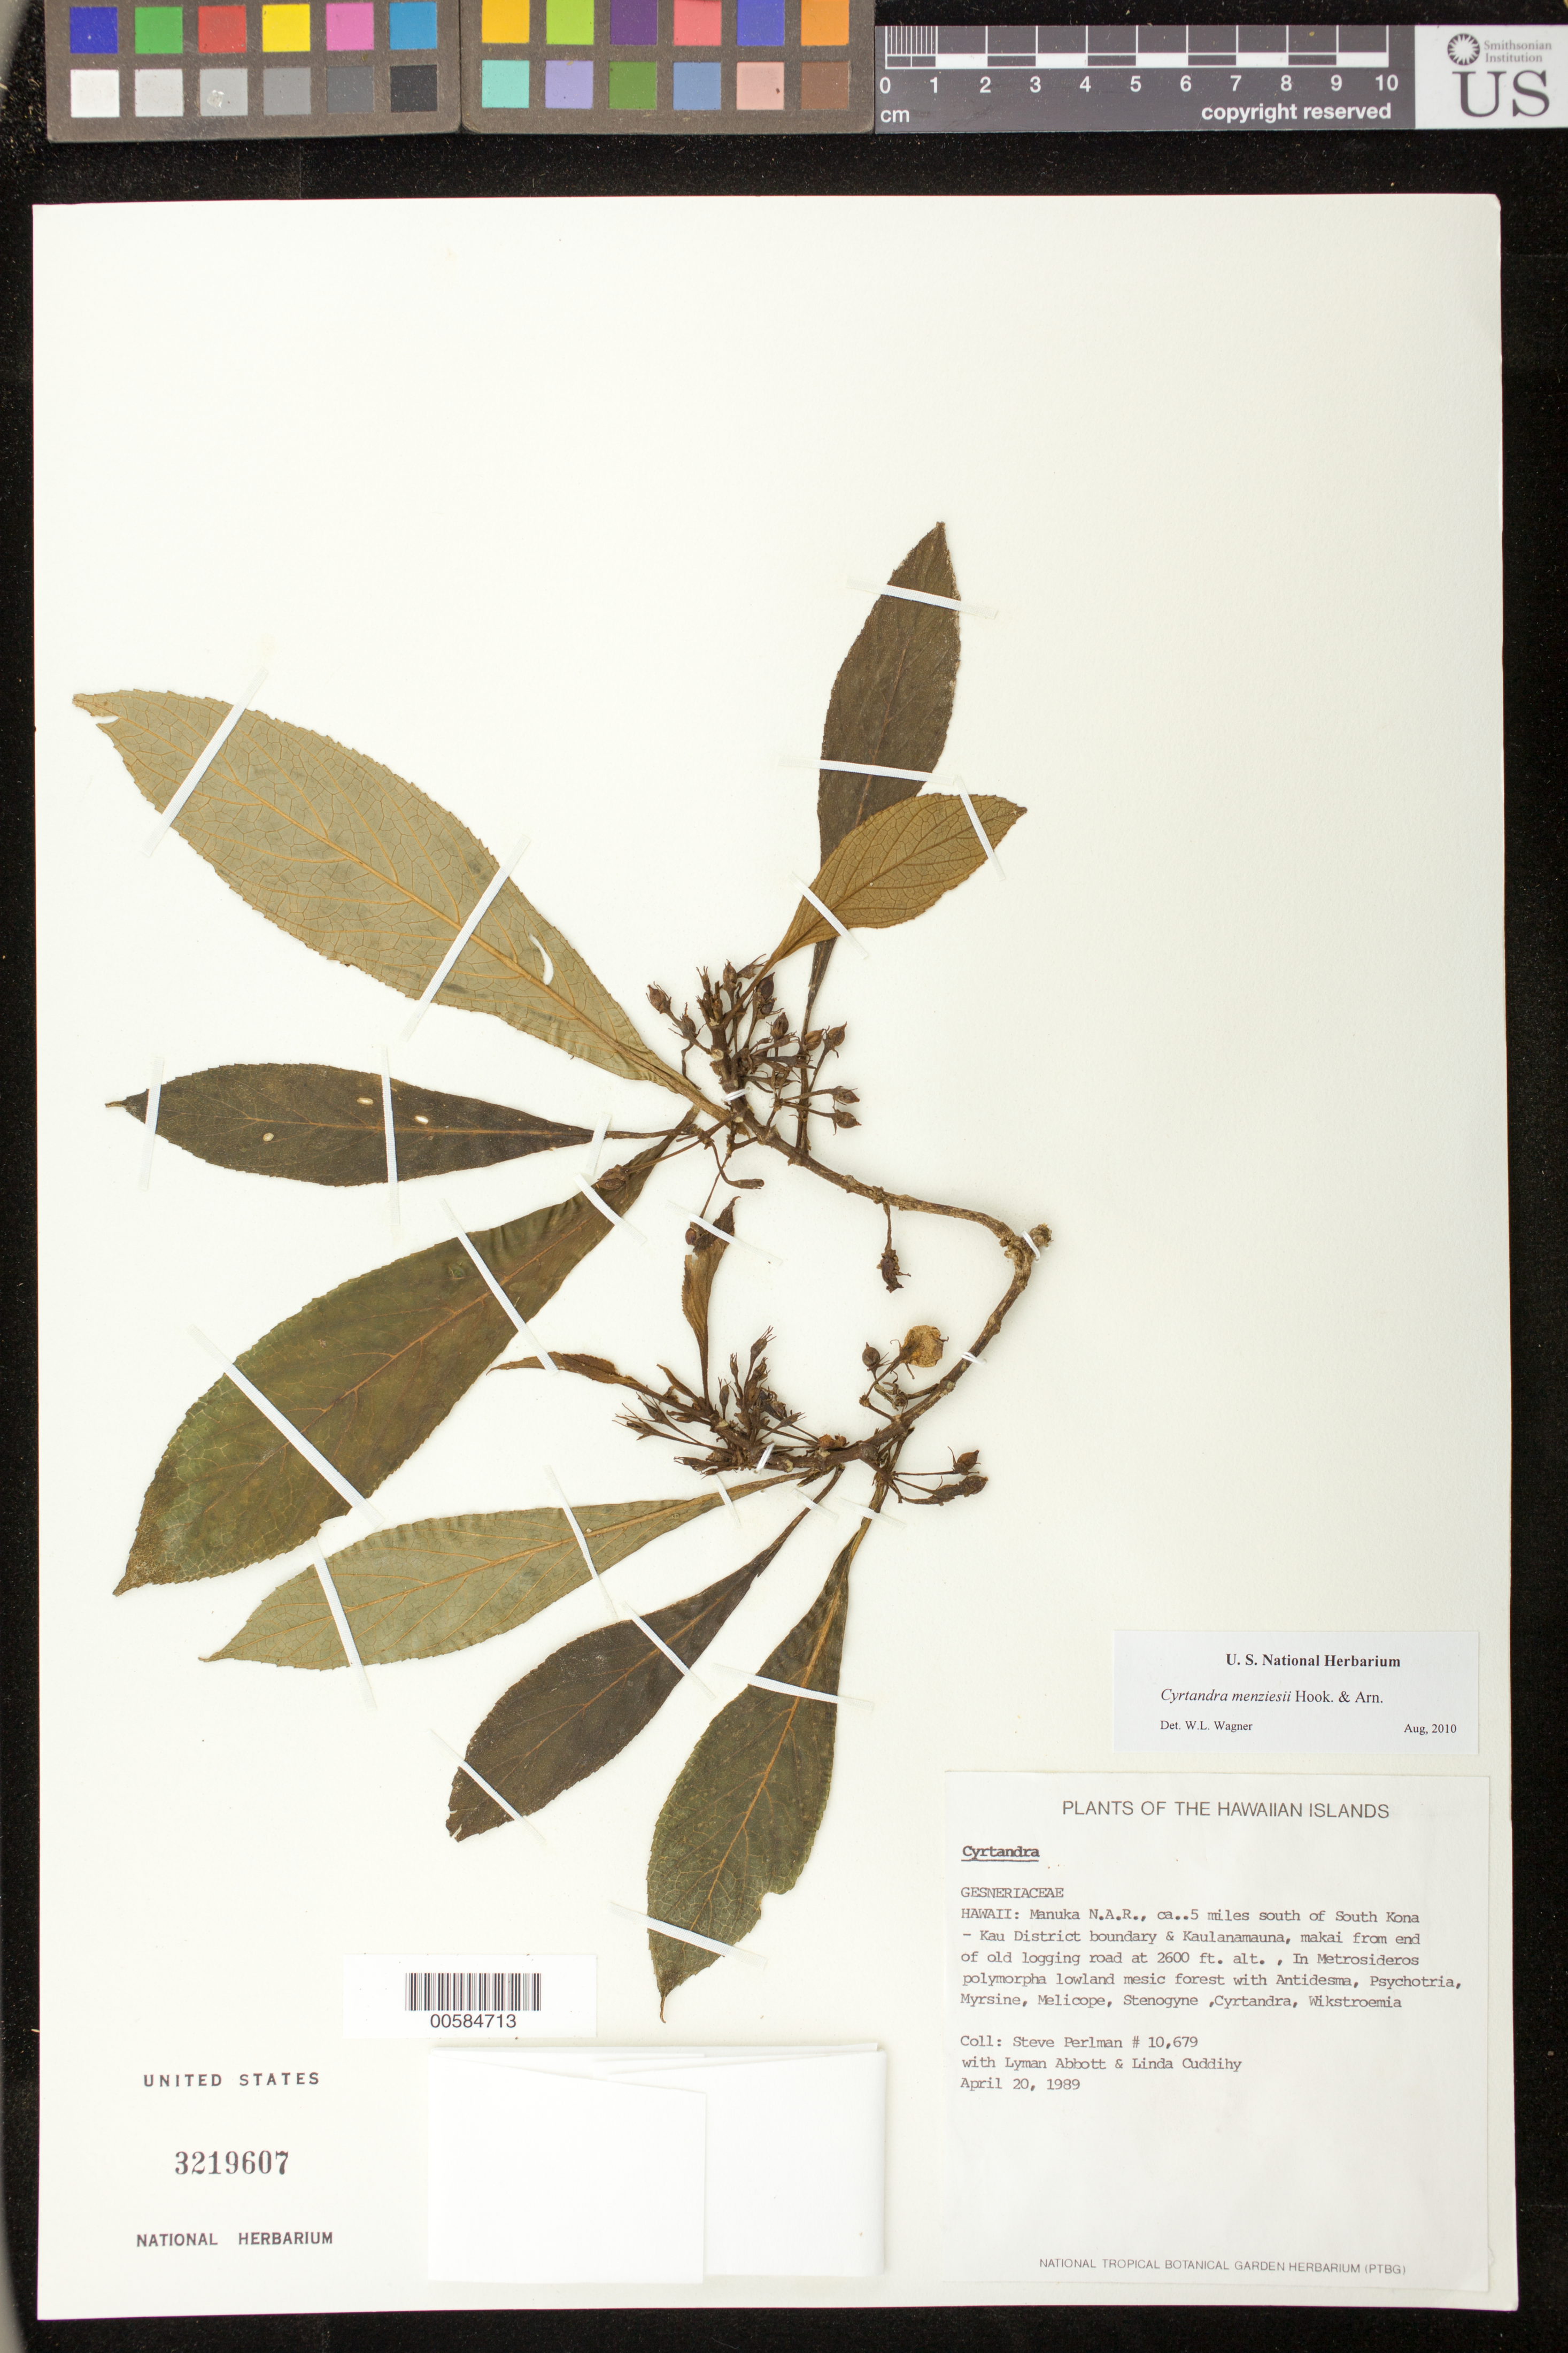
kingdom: Plantae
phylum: Tracheophyta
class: Magnoliopsida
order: Lamiales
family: Gesneriaceae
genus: Cyrtandra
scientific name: Cyrtandra menziesii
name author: Hook. & Arn.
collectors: S. P. Perlman, L. Abbott & L. Cuddihy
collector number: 10679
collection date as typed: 20 Apr 1989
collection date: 1989-04-20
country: United States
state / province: Hawaii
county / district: Hawaii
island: Hawaii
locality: Manuka N.A.R., ca .5 mi S of South Kona - Kau Dist boundary & Kaulanamauna, makai from end of old logging road.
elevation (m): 792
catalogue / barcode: US 3219607